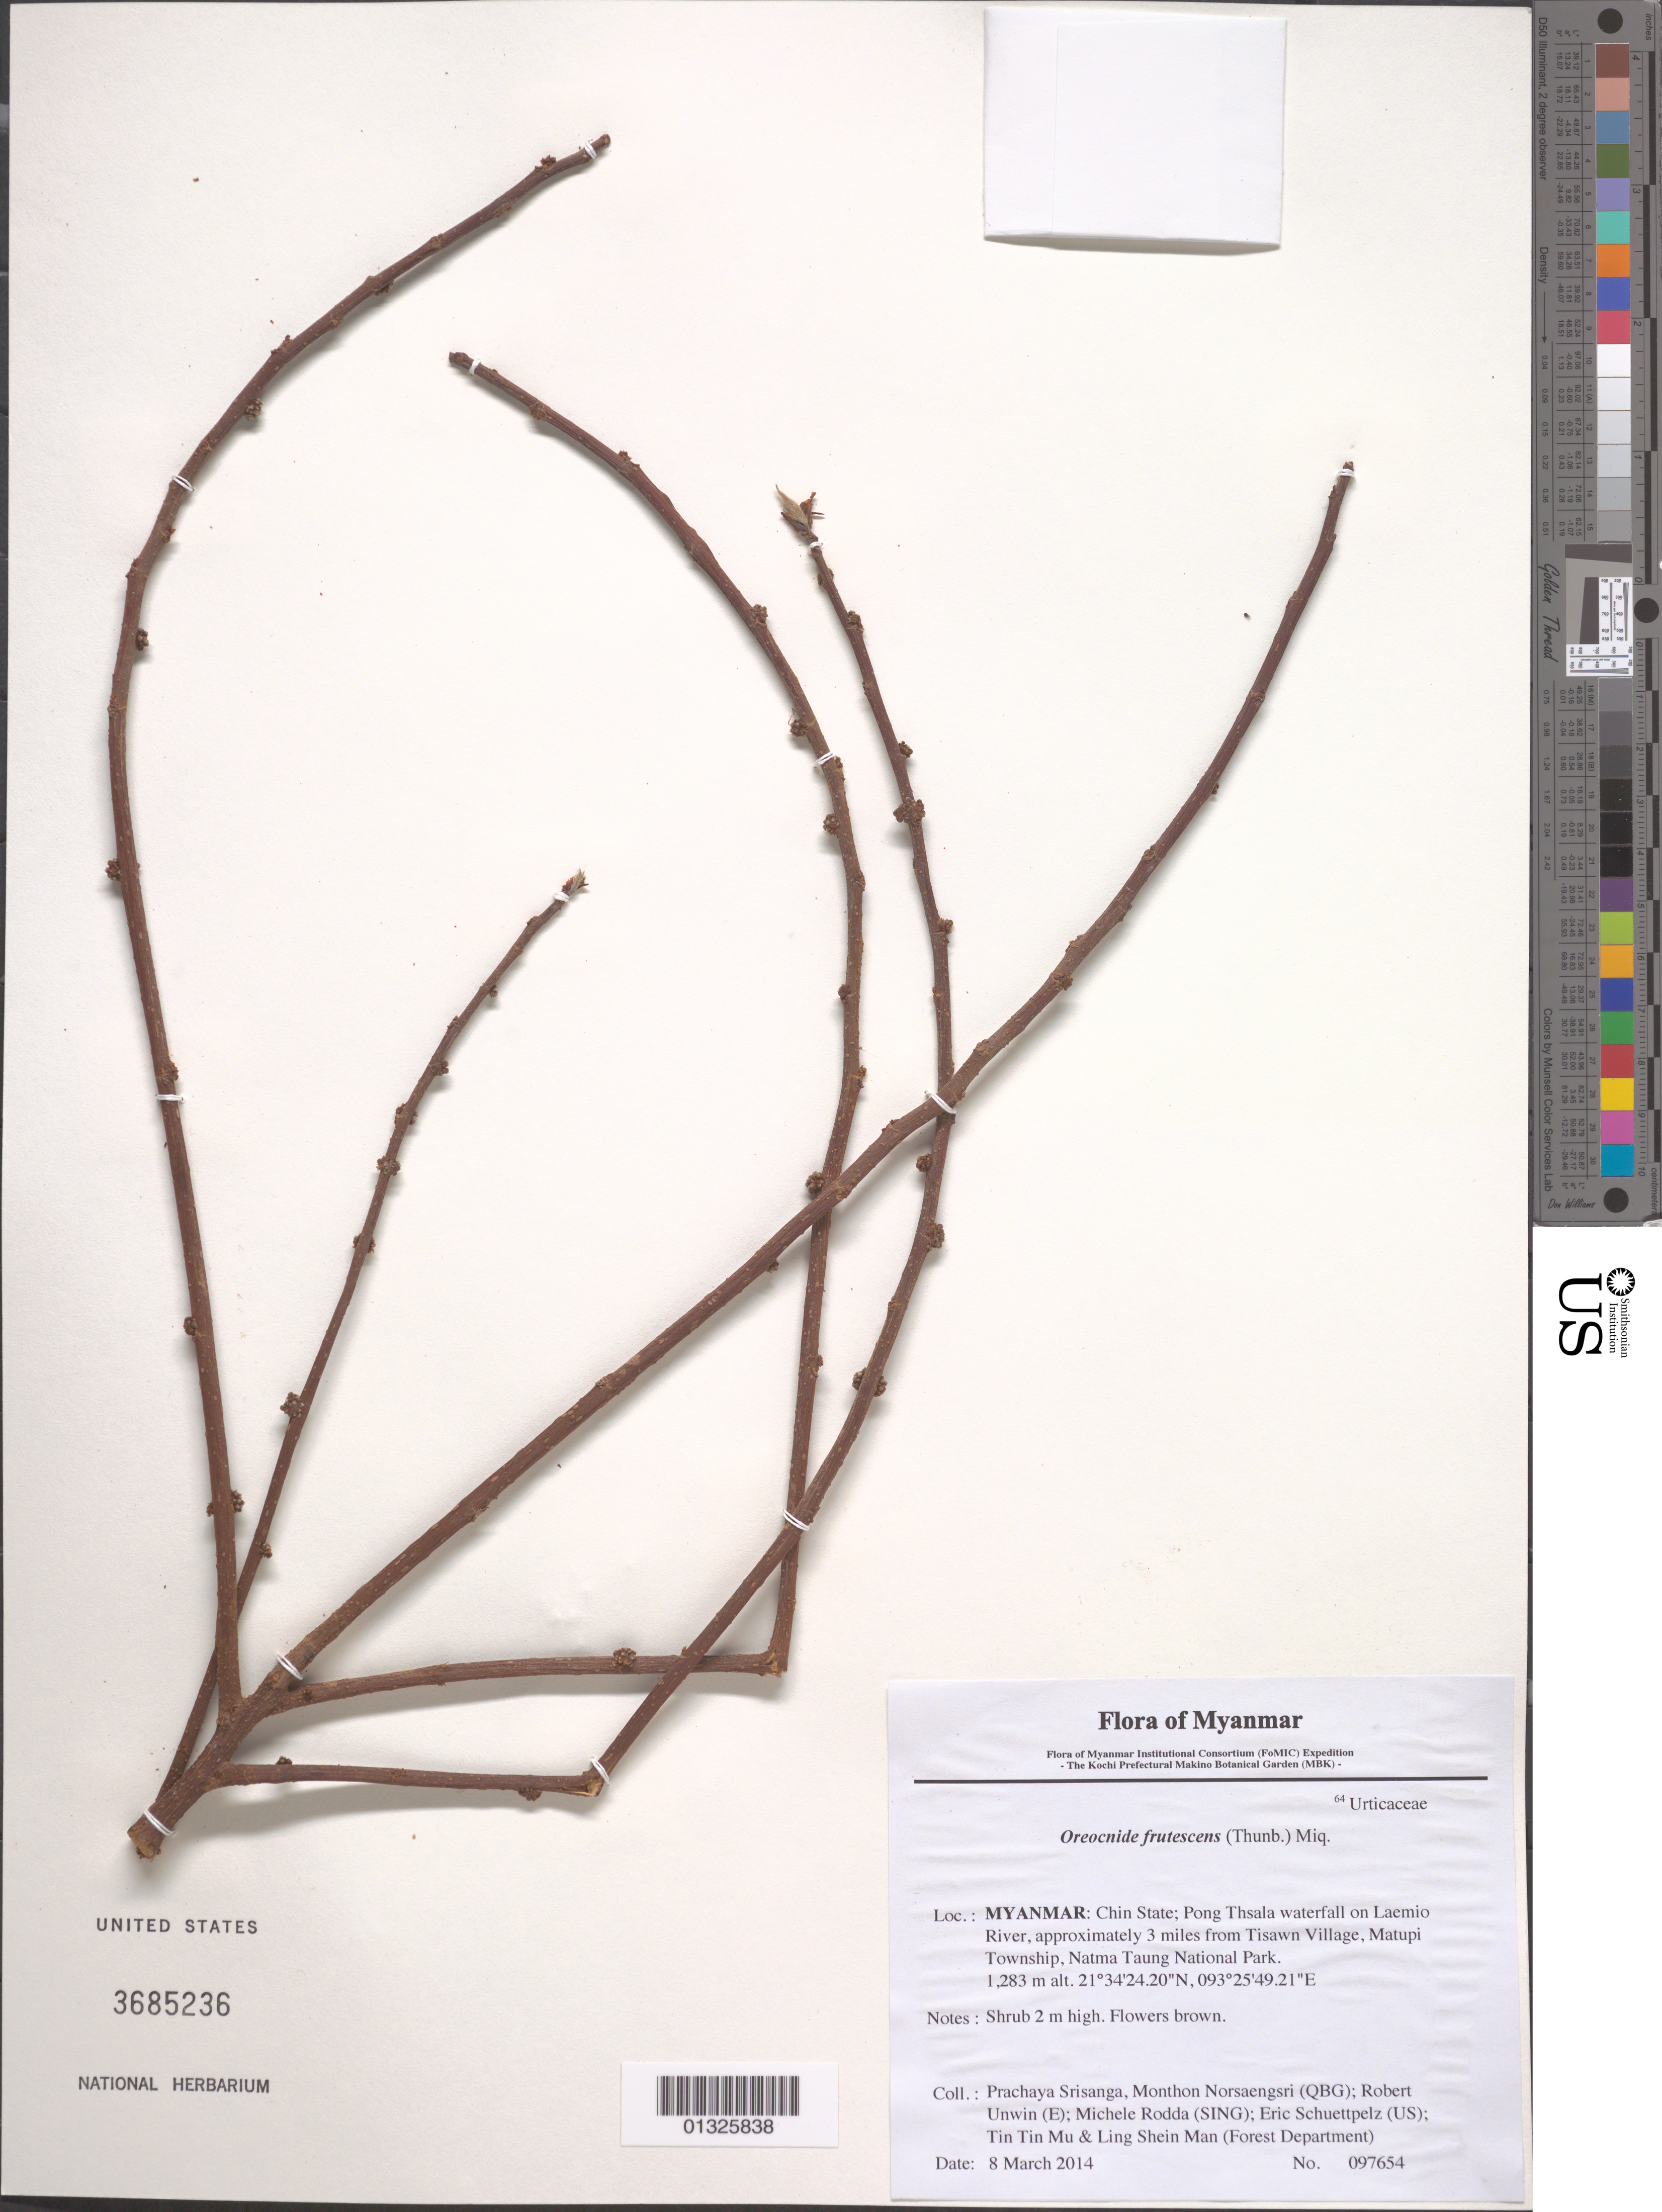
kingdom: Plantae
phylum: Tracheophyta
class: Magnoliopsida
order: Rosales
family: Urticaceae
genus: Oreocnide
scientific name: Oreocnide frutescens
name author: (Thunb.) Miq.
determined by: Fujikawa, Kazumi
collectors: P. Srisanga, M. Norsaengsri, R. Unwin, M. Rodda, E. Schuettpelz, Tin Tin Mu & Ling Shein Man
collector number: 97654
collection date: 2014-03-08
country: Myanmar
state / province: Chin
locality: Pong Thsala waterfall on Laemio River, approximately 3 miles from Tisawn Village, Matupi Township, Natma Taung National Park.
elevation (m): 1283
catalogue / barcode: US 3685236